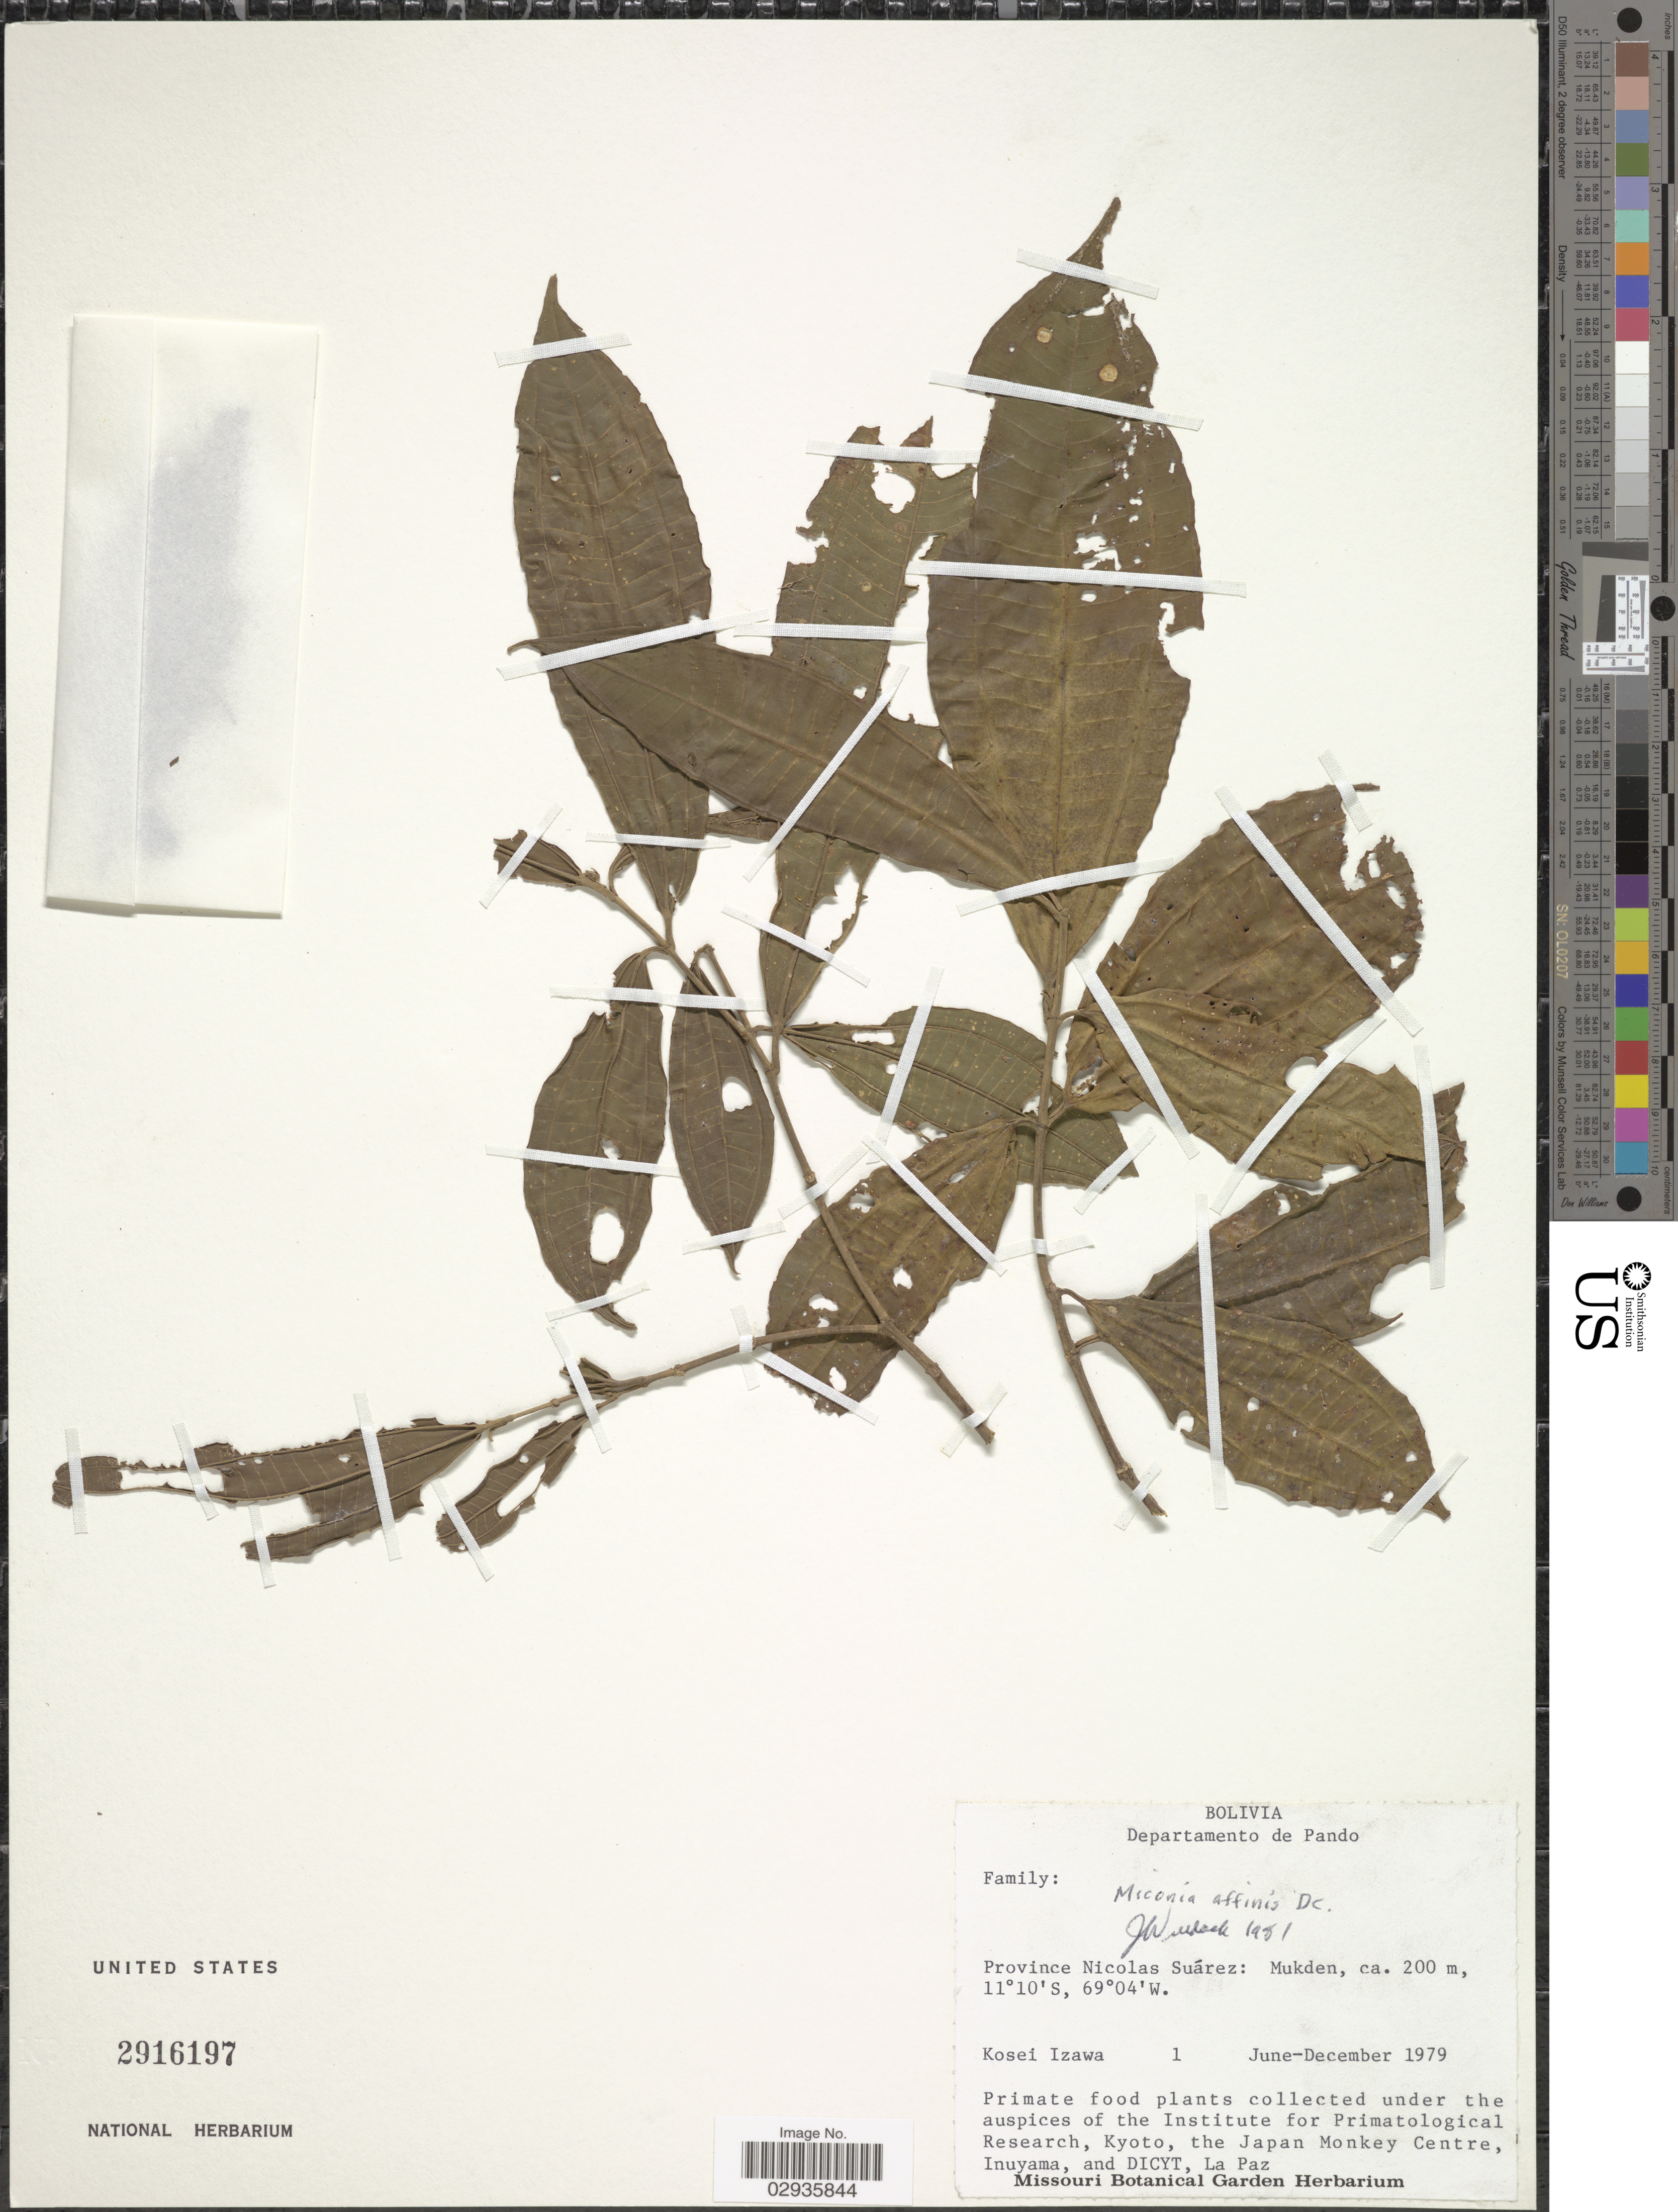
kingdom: Plantae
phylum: Tracheophyta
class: Magnoliopsida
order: Myrtales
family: Melastomataceae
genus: Miconia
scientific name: Miconia affinis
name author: DC.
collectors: K. Izawa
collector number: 1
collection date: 1979-06/1979-12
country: Bolivia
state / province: Pando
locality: Departamento de Pando, Province Nicolas Suárez: Mukden.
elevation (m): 200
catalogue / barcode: US 2916197